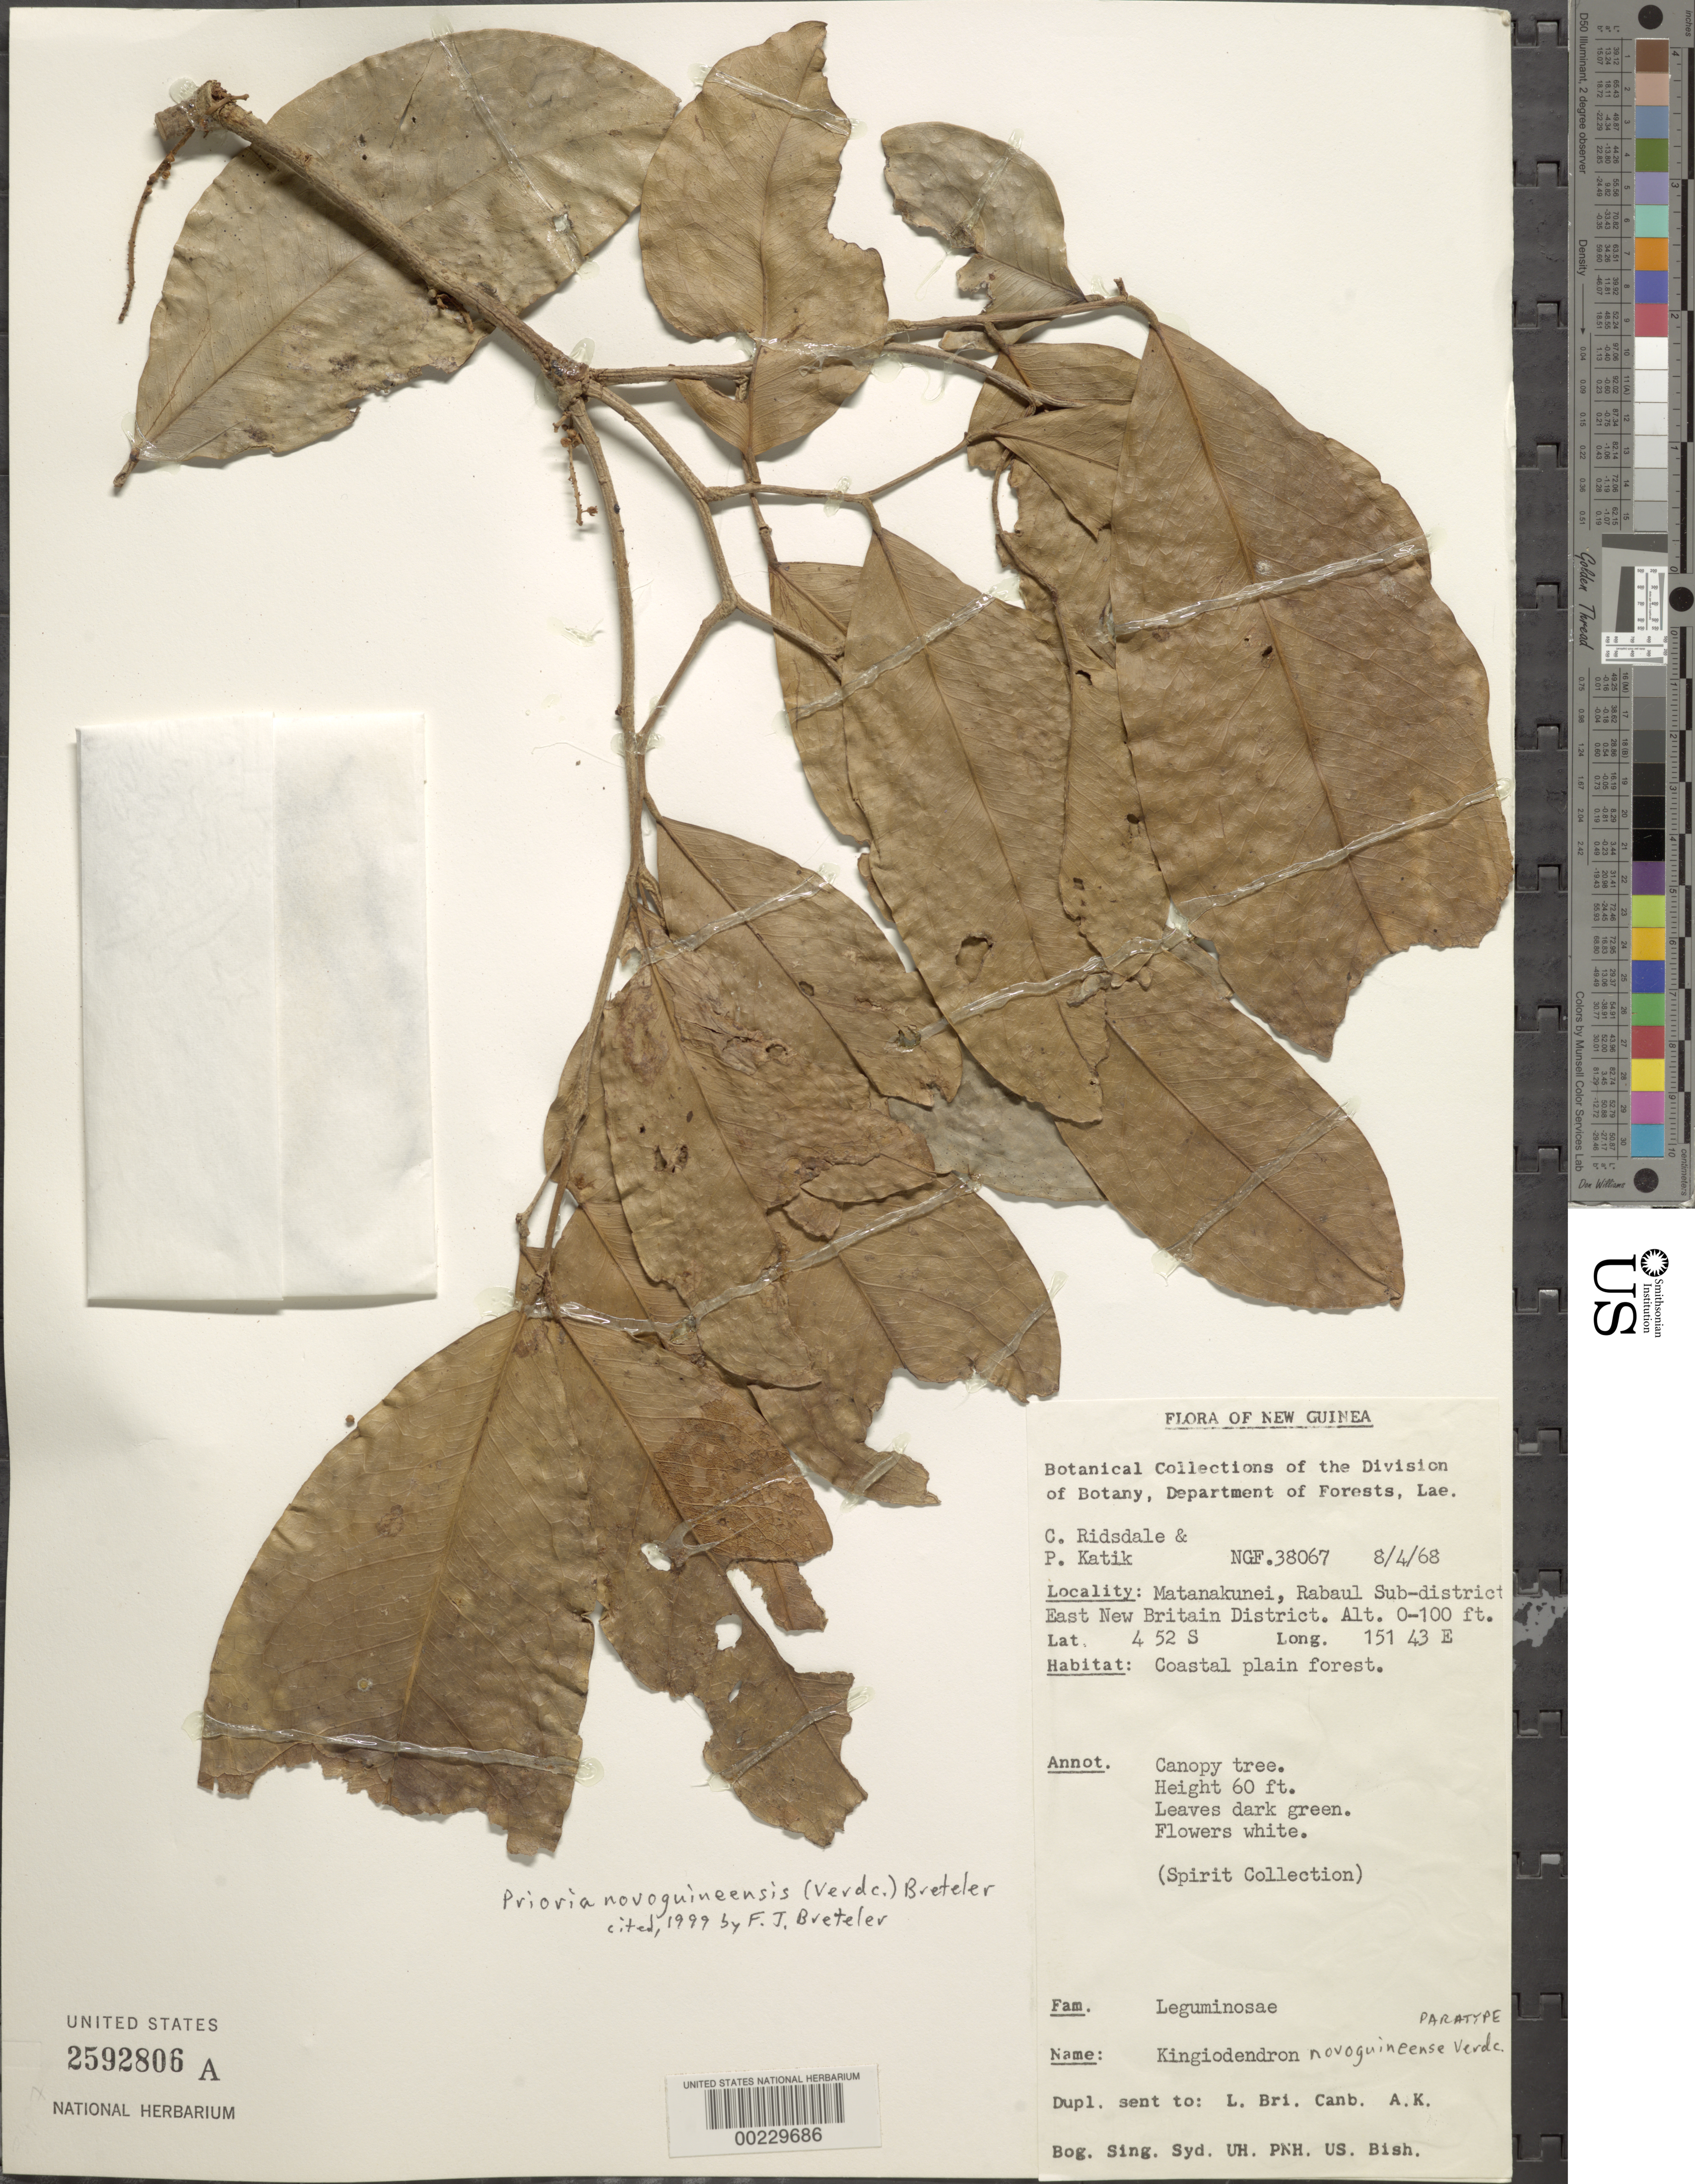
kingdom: Plantae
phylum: Tracheophyta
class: Magnoliopsida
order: Fabales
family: Fabaceae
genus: Kingiodendron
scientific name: Kingiodendron novoguineense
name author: Verdc.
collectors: C. E. Ridsdale & P. Katik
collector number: Ngf 38067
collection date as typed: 08 Apr 1968 or 04 Aug 1968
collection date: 1968-04-08 or 1968-08-04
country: Papua New Guinea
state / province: East New Britain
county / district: Rabaul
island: New Britain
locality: Matanakunei; rabaul subdist.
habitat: Coastal plain forest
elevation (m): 0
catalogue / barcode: US 2592806A